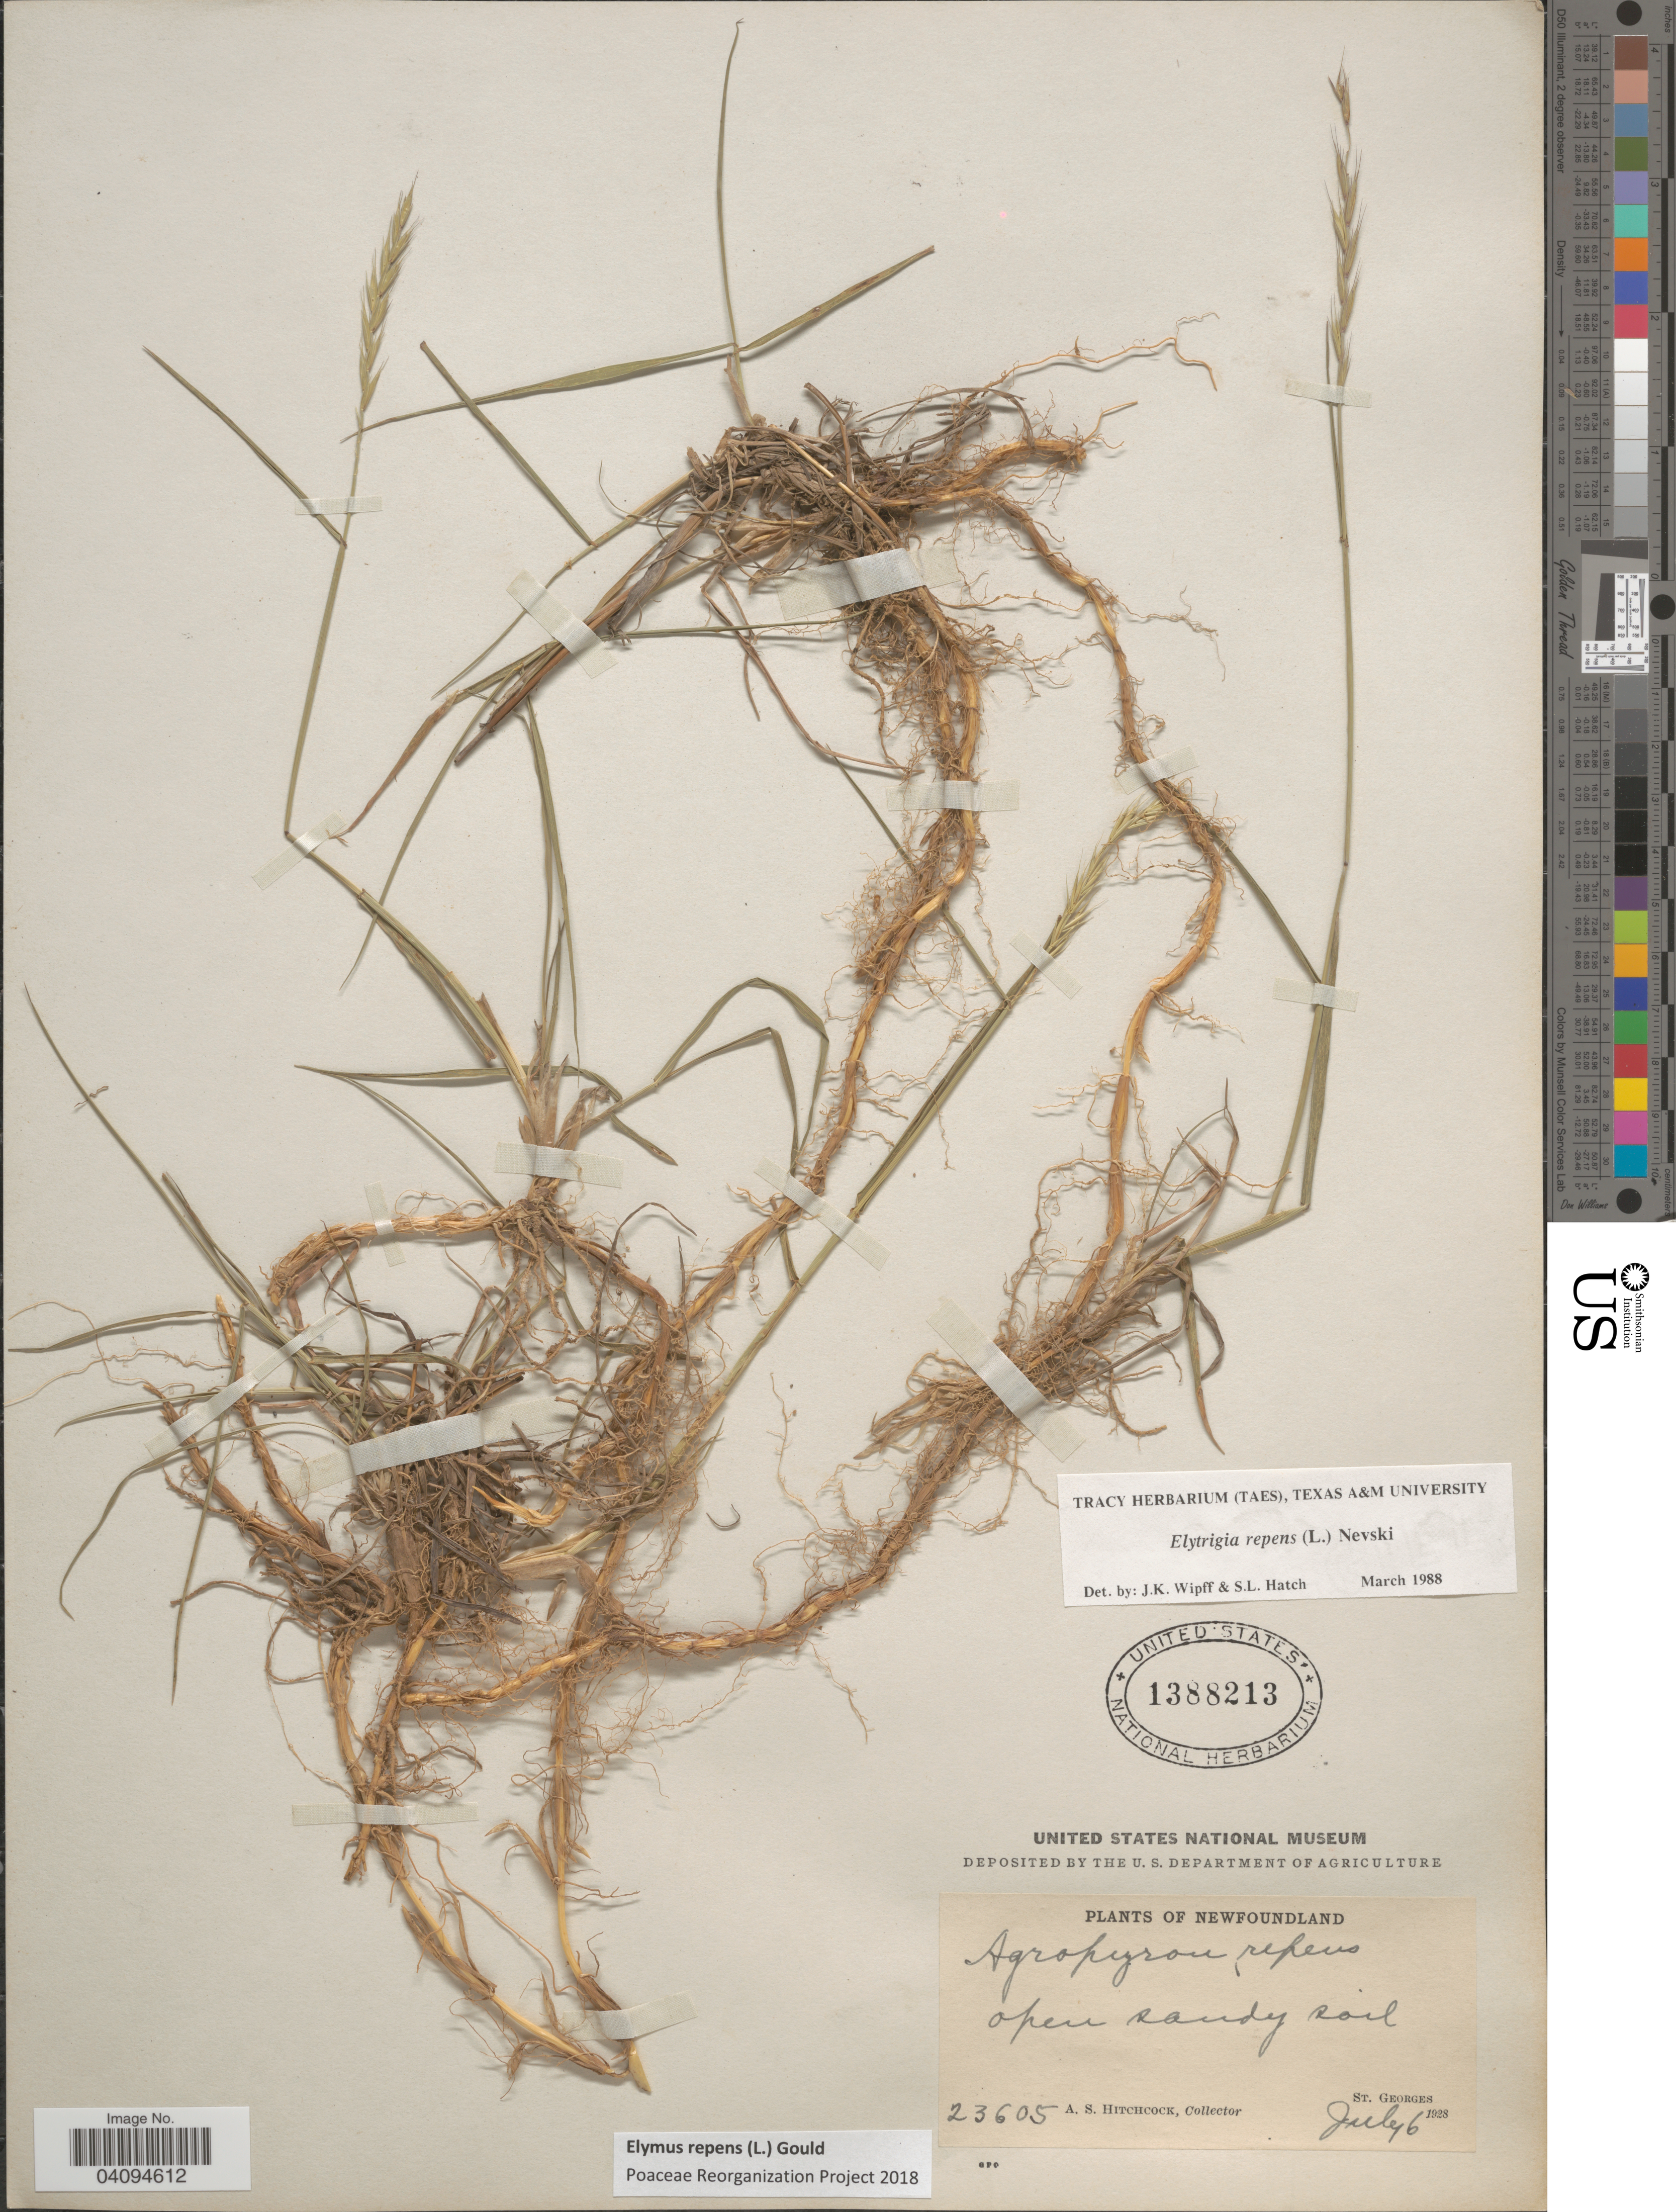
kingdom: Plantae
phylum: Tracheophyta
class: Liliopsida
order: Poales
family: Poaceae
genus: Elymus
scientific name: Elymus repens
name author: (L.) Gould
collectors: A. S. Hitchcock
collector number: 23605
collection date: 1928-07-06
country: Canada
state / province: Newfoundland and Labrador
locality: Open sandy soil. St. Georges.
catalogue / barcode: US 1388213